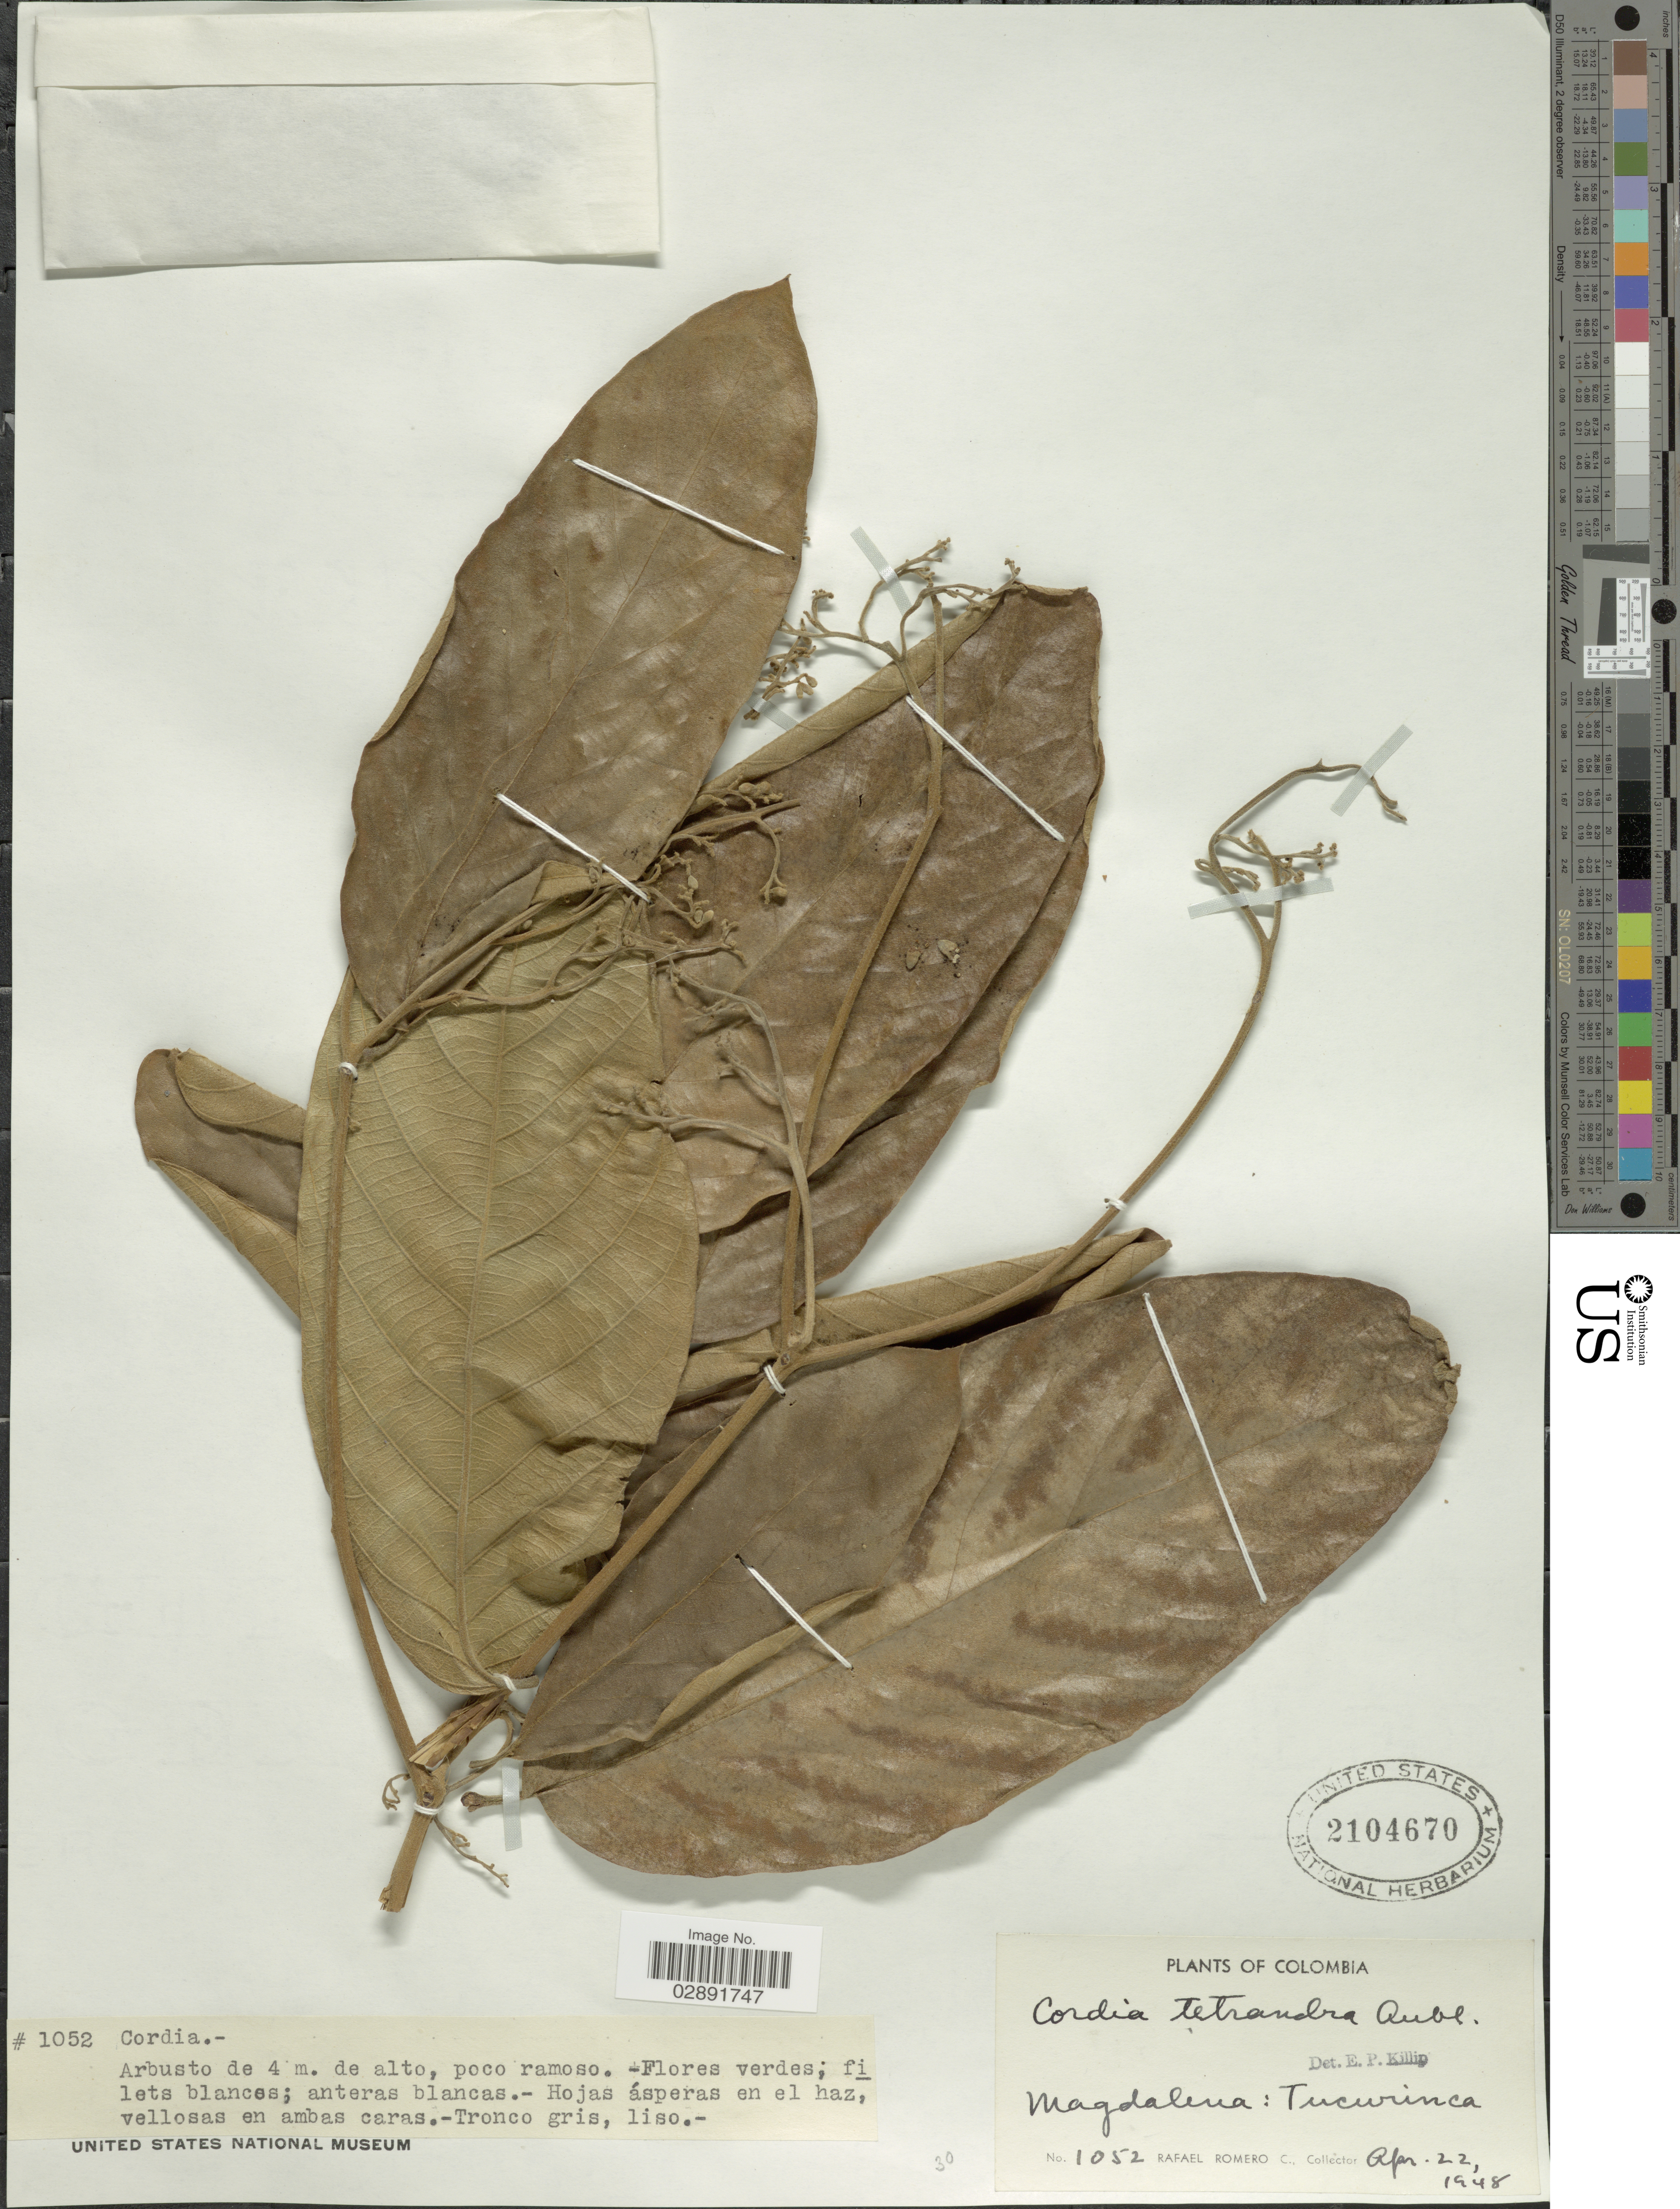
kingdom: Plantae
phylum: Tracheophyta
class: Magnoliopsida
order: Boraginales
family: Cordiaceae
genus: Cordia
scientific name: Cordia tetrandra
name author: Aubl.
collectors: R. Romero Castañeda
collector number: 1052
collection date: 1948-04-22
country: Colombia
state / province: Magdalena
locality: Tucurinca.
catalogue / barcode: US 2104670